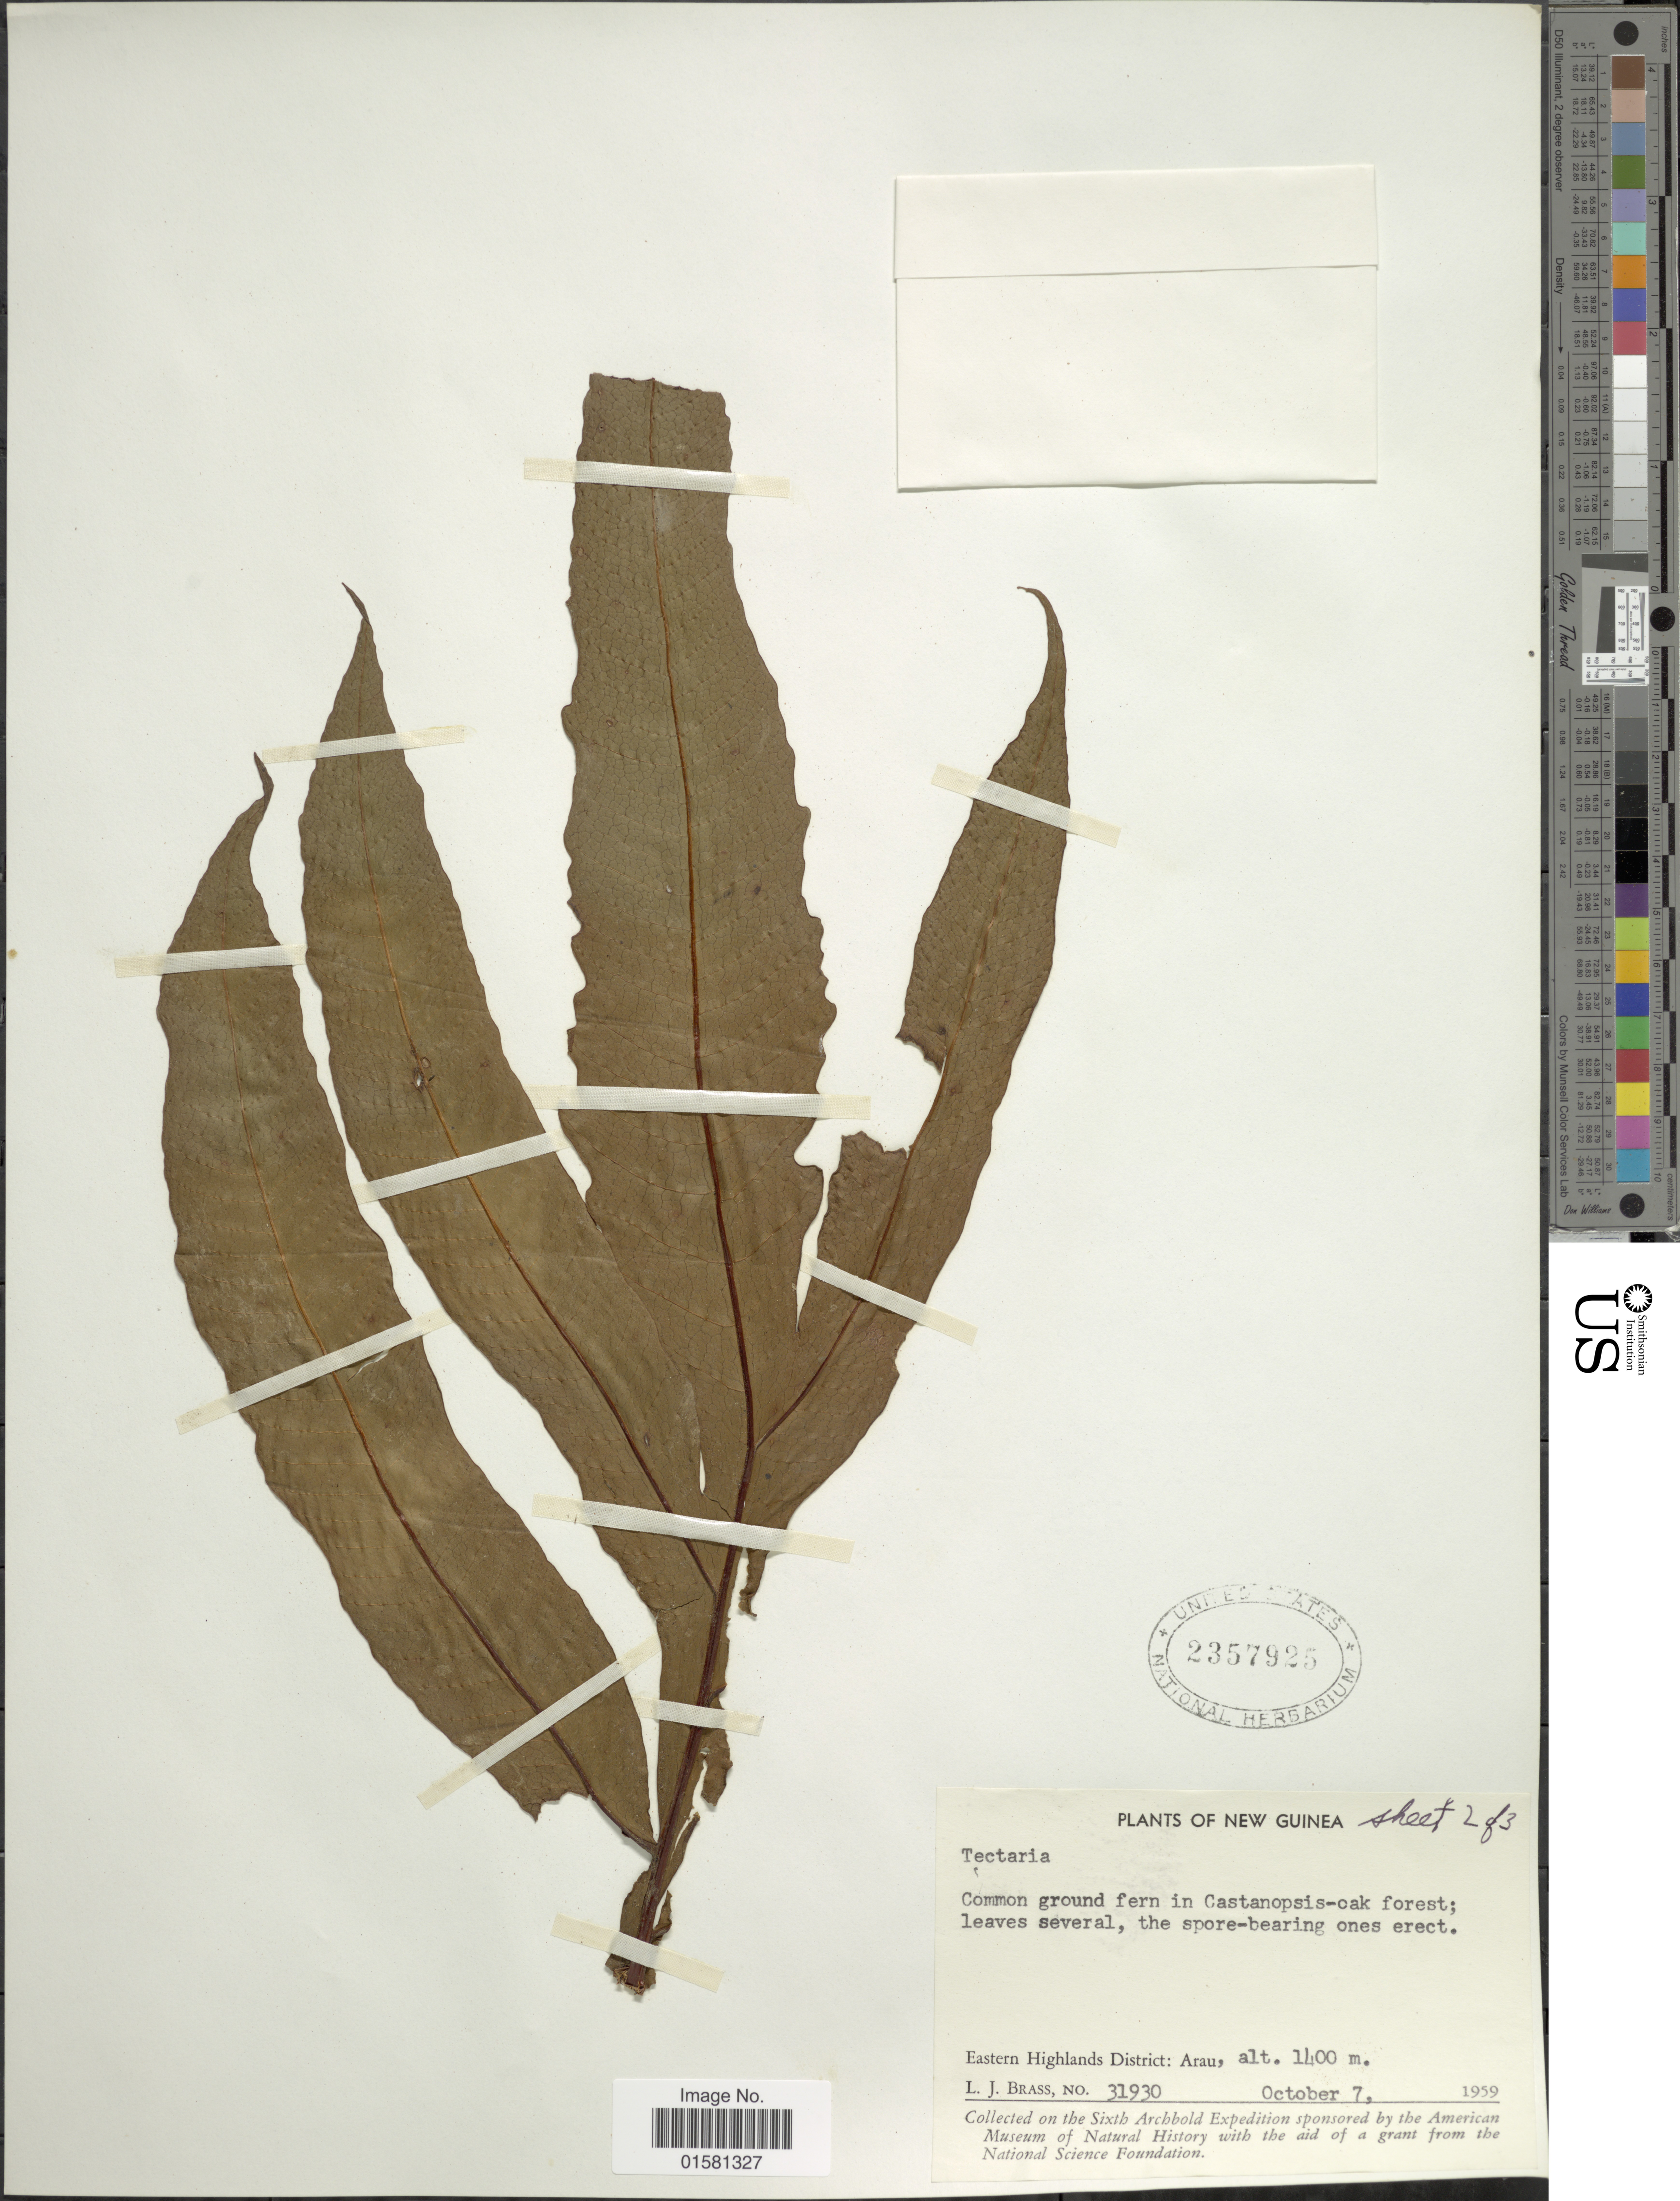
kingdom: Plantae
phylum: Tracheophyta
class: Polypodiopsida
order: Polypodiales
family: Tectariaceae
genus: Tectaria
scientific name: Tectaria sp.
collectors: L. J. Brass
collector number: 31930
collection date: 1959-10-07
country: Papua New Guinea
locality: New Guinea, Eastern highlands District: Arau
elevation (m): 1400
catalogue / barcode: US 2357925